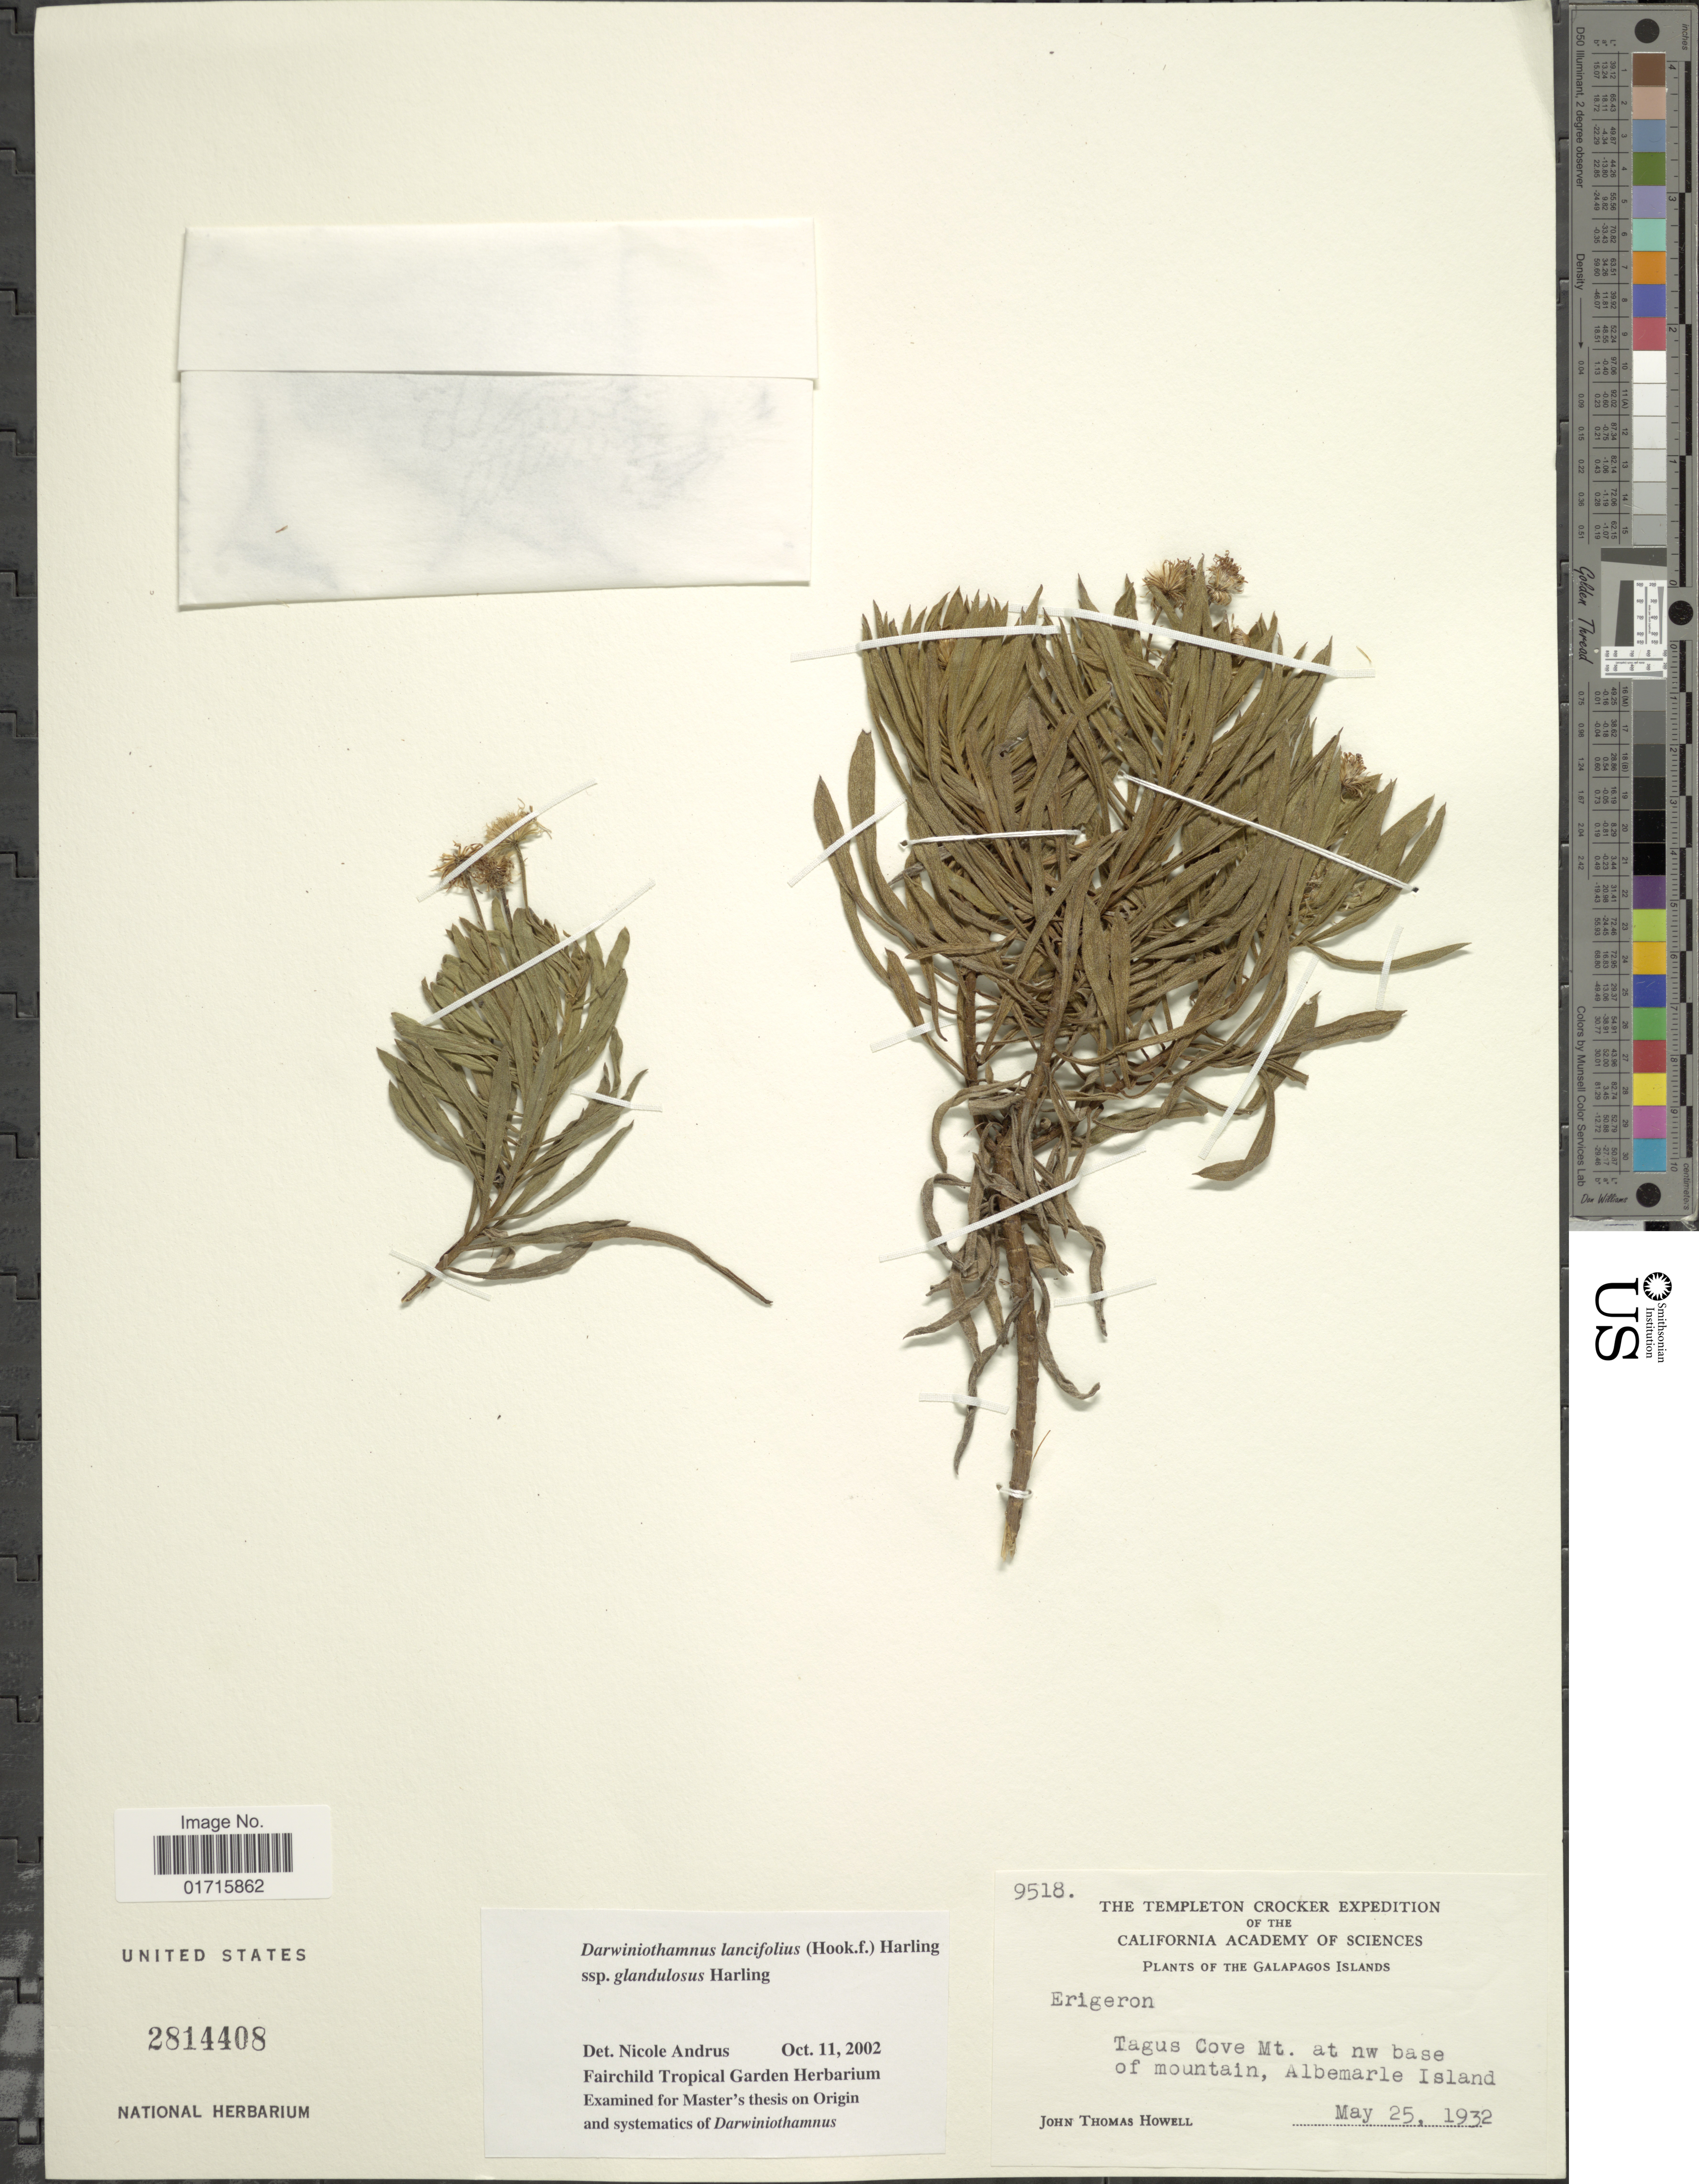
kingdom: Plantae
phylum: Tracheophyta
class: Magnoliopsida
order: Asterales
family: Asteraceae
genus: Darwiniothamnus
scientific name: Darwiniothamnus lancifolius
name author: (Hook. f.) Harling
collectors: J. T. Howell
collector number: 9518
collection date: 1932-05-25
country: Ecuador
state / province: Colón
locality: The Galapagos Islands. Tagos Cove Mt. at nw base of mountain, Albemarle Island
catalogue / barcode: US 2814408